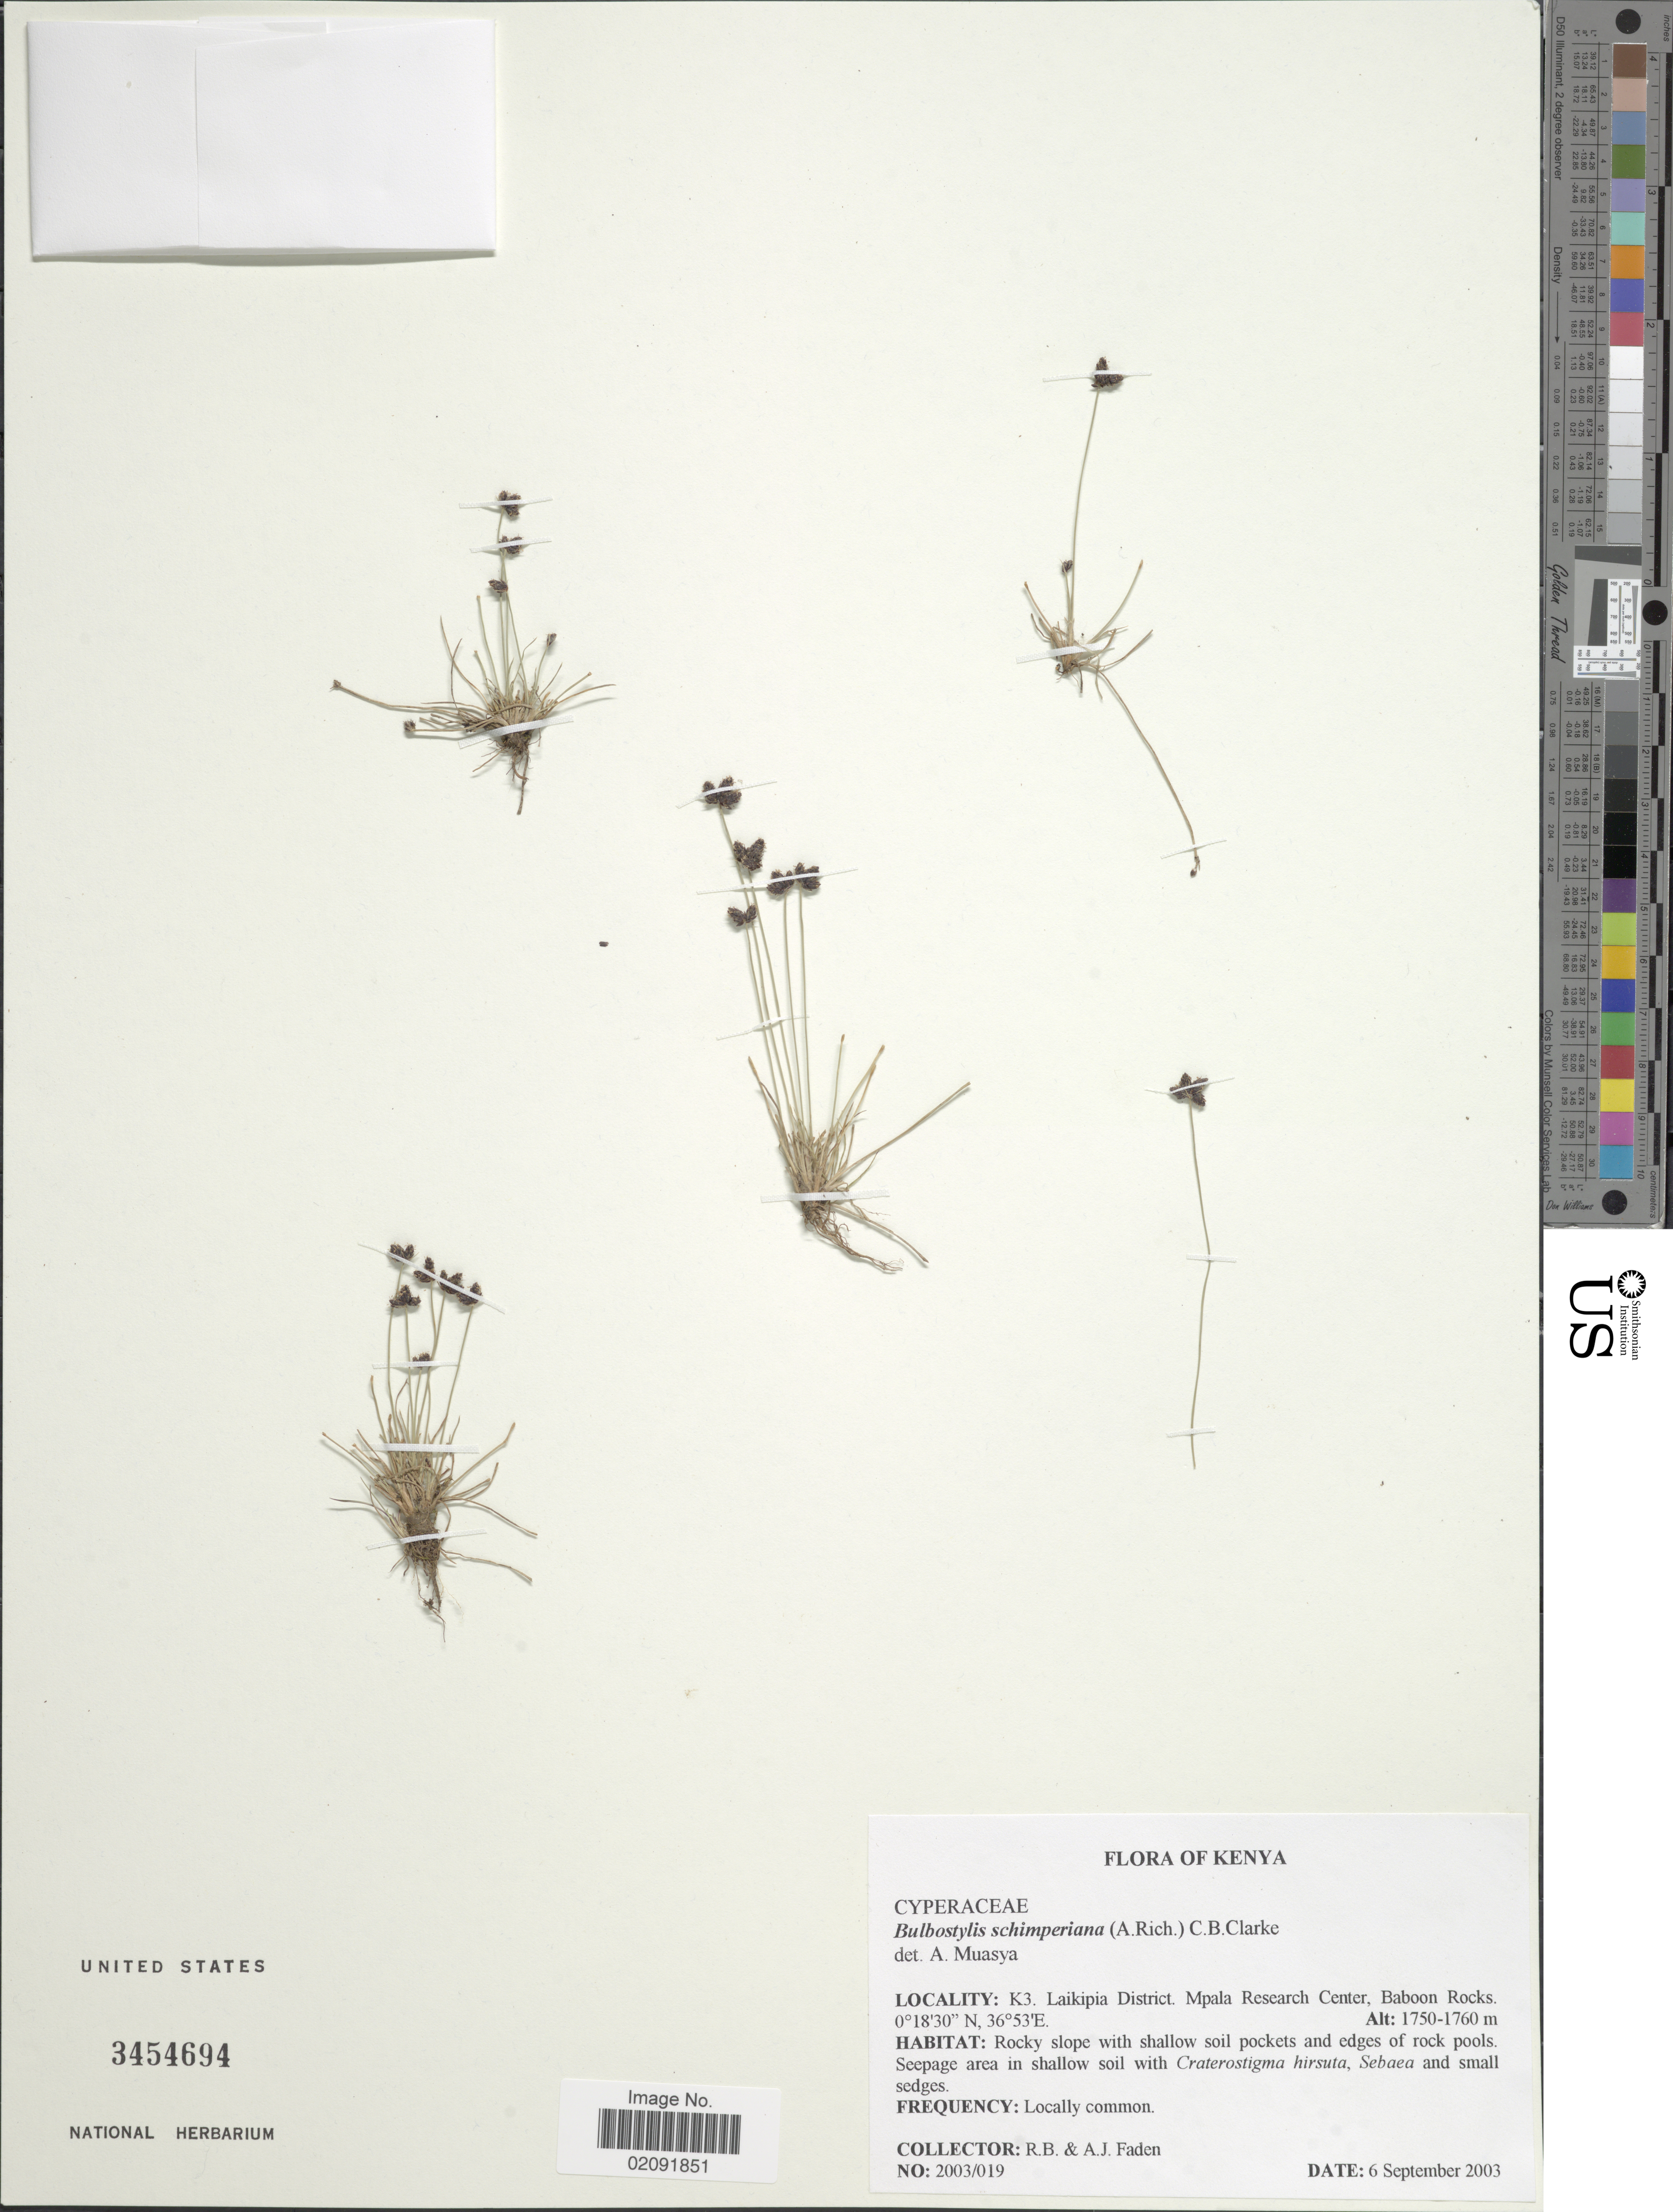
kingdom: Plantae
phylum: Tracheophyta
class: Liliopsida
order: Poales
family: Cyperaceae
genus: Bulbostylis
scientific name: Bulbostylis schimperiana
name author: (Hochst. ex A. Rich.) C.B. Clarke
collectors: R. B. Faden & A. J. Faden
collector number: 2009/019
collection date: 2003-09-06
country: Kenya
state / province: Laikipia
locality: K3, Laikipia District. Mpala Research center, Baboon Rocks. Rocky slope with shallow soil pockets and edges of rocks pools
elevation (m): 1750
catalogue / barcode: US 3454694